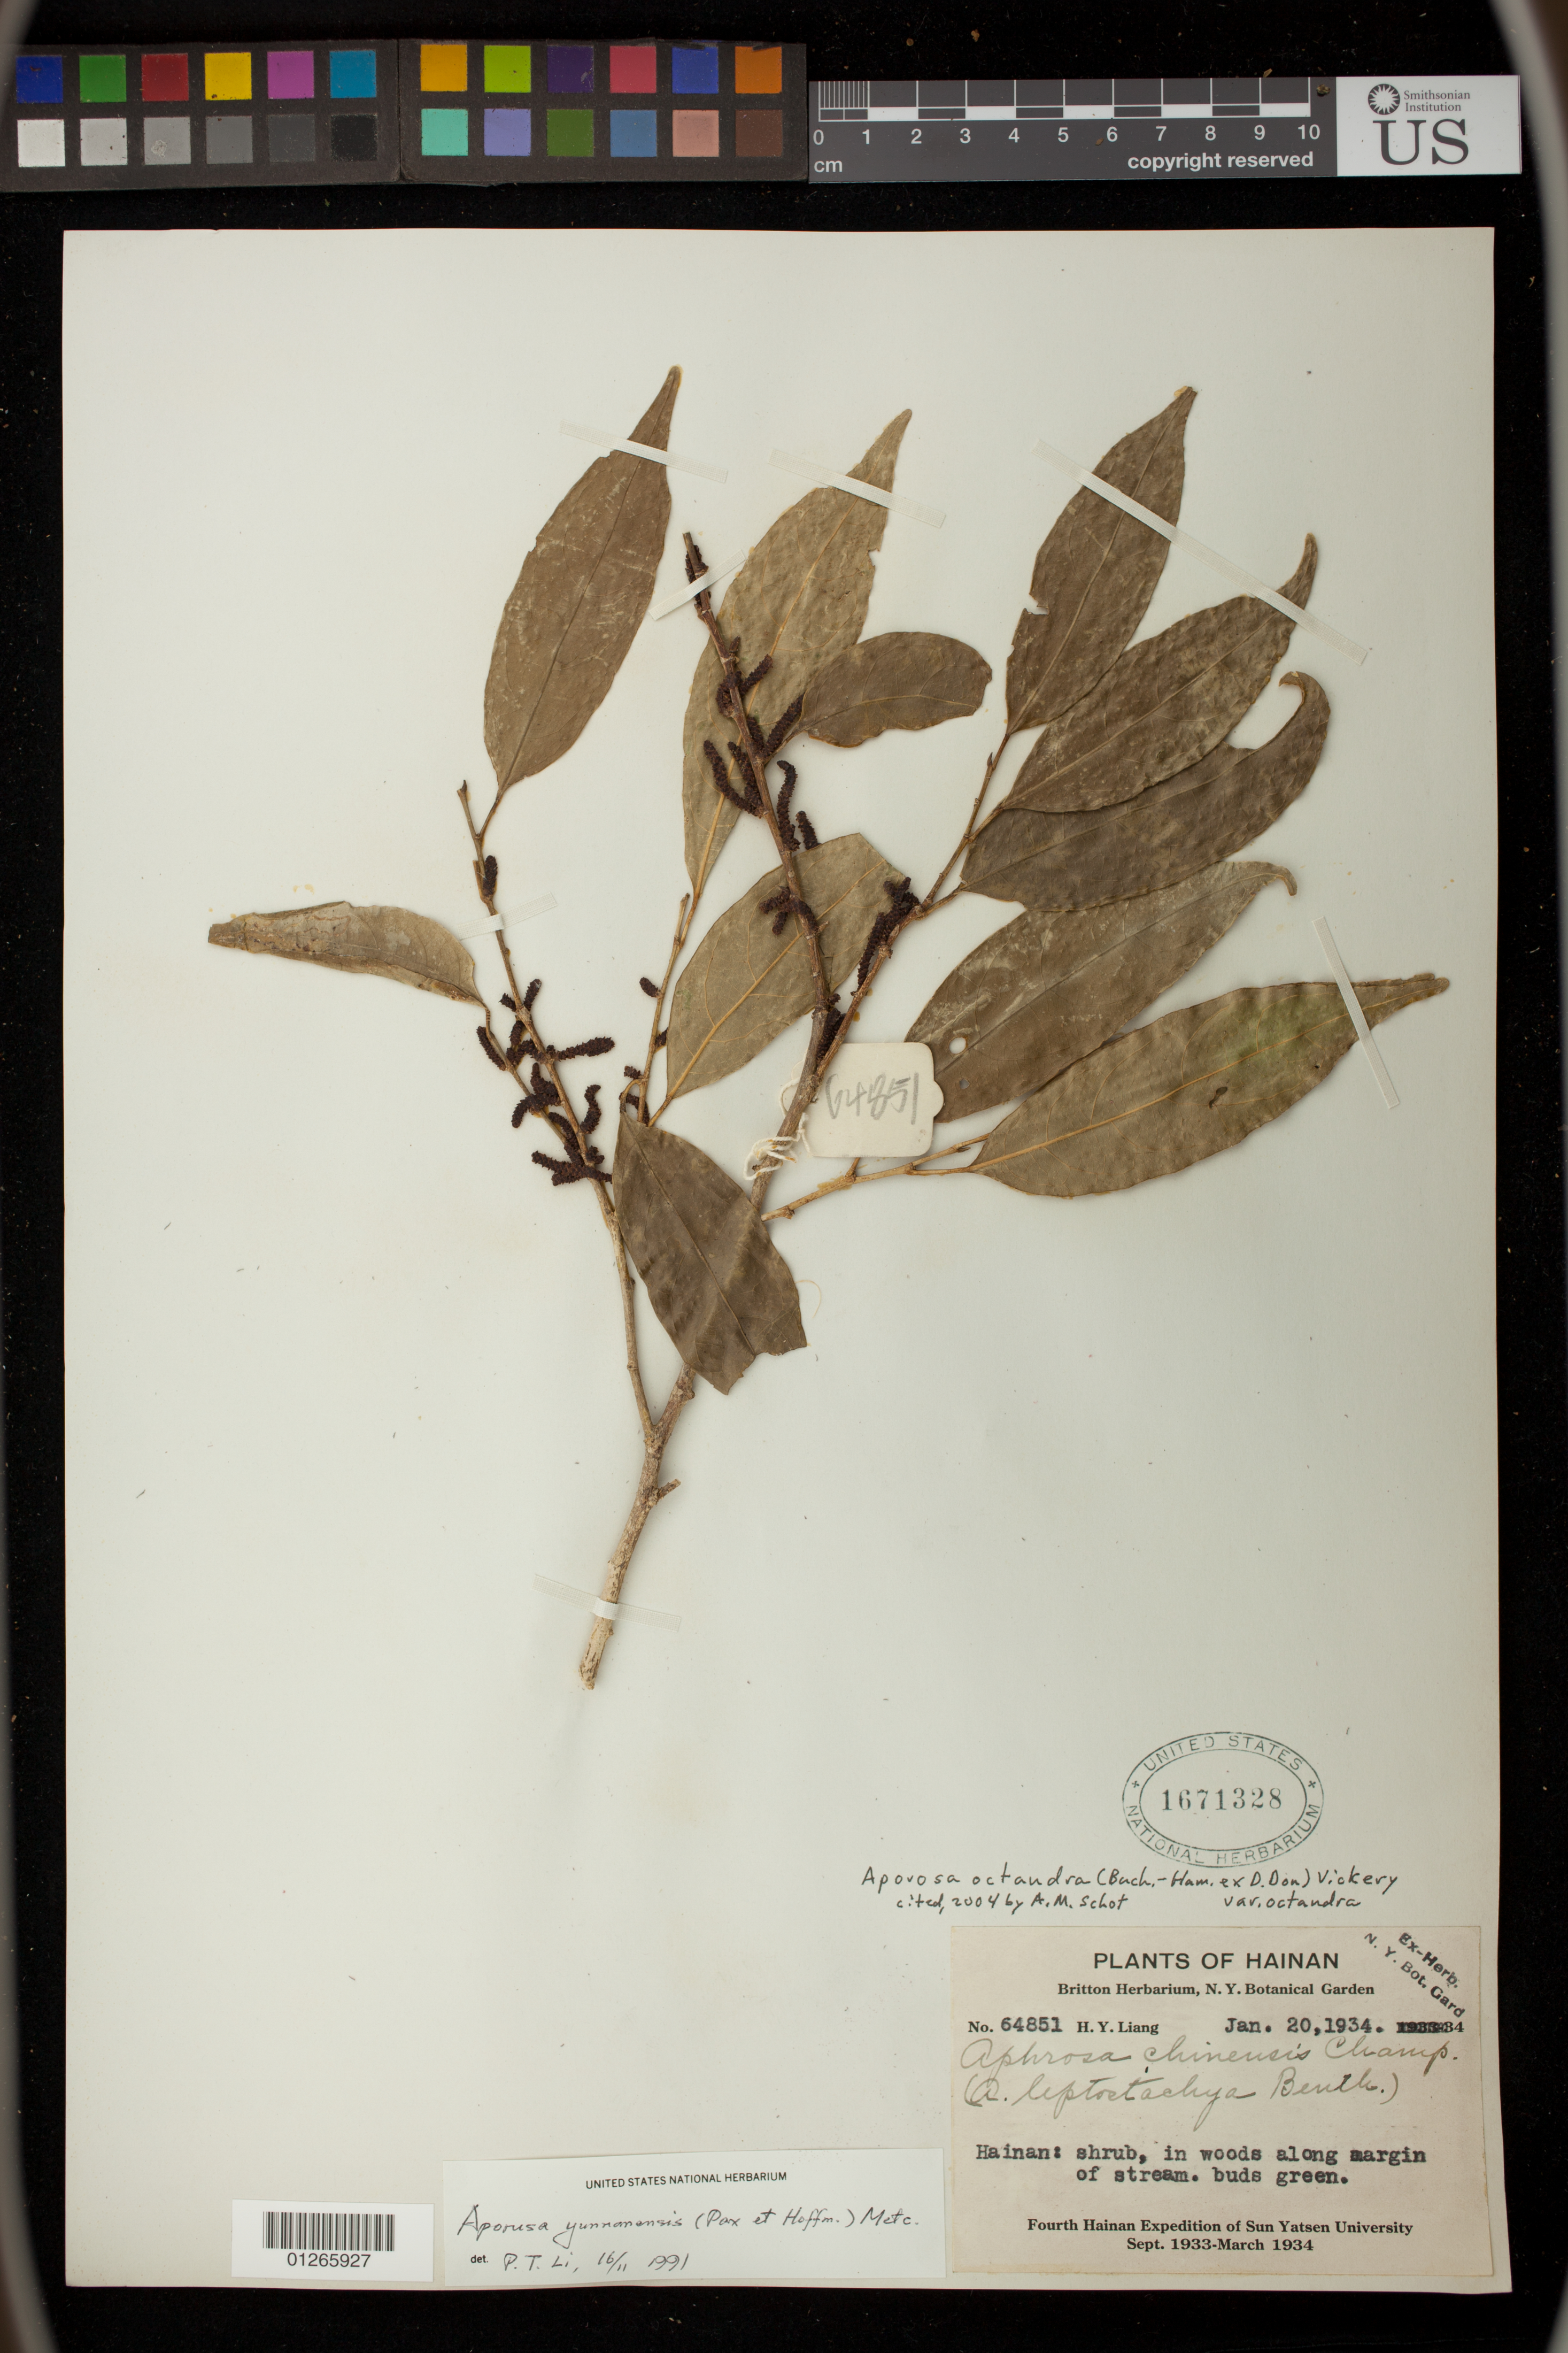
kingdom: Plantae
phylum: Tracheophyta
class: Magnoliopsida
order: Malpighiales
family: Phyllanthaceae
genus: Aporosa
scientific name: Aporosa octandra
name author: (Buch.-Ham. & D. Don) Vickery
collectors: H. Y. Liang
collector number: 64851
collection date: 1934-01-20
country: China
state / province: Hainan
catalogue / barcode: US 1671328